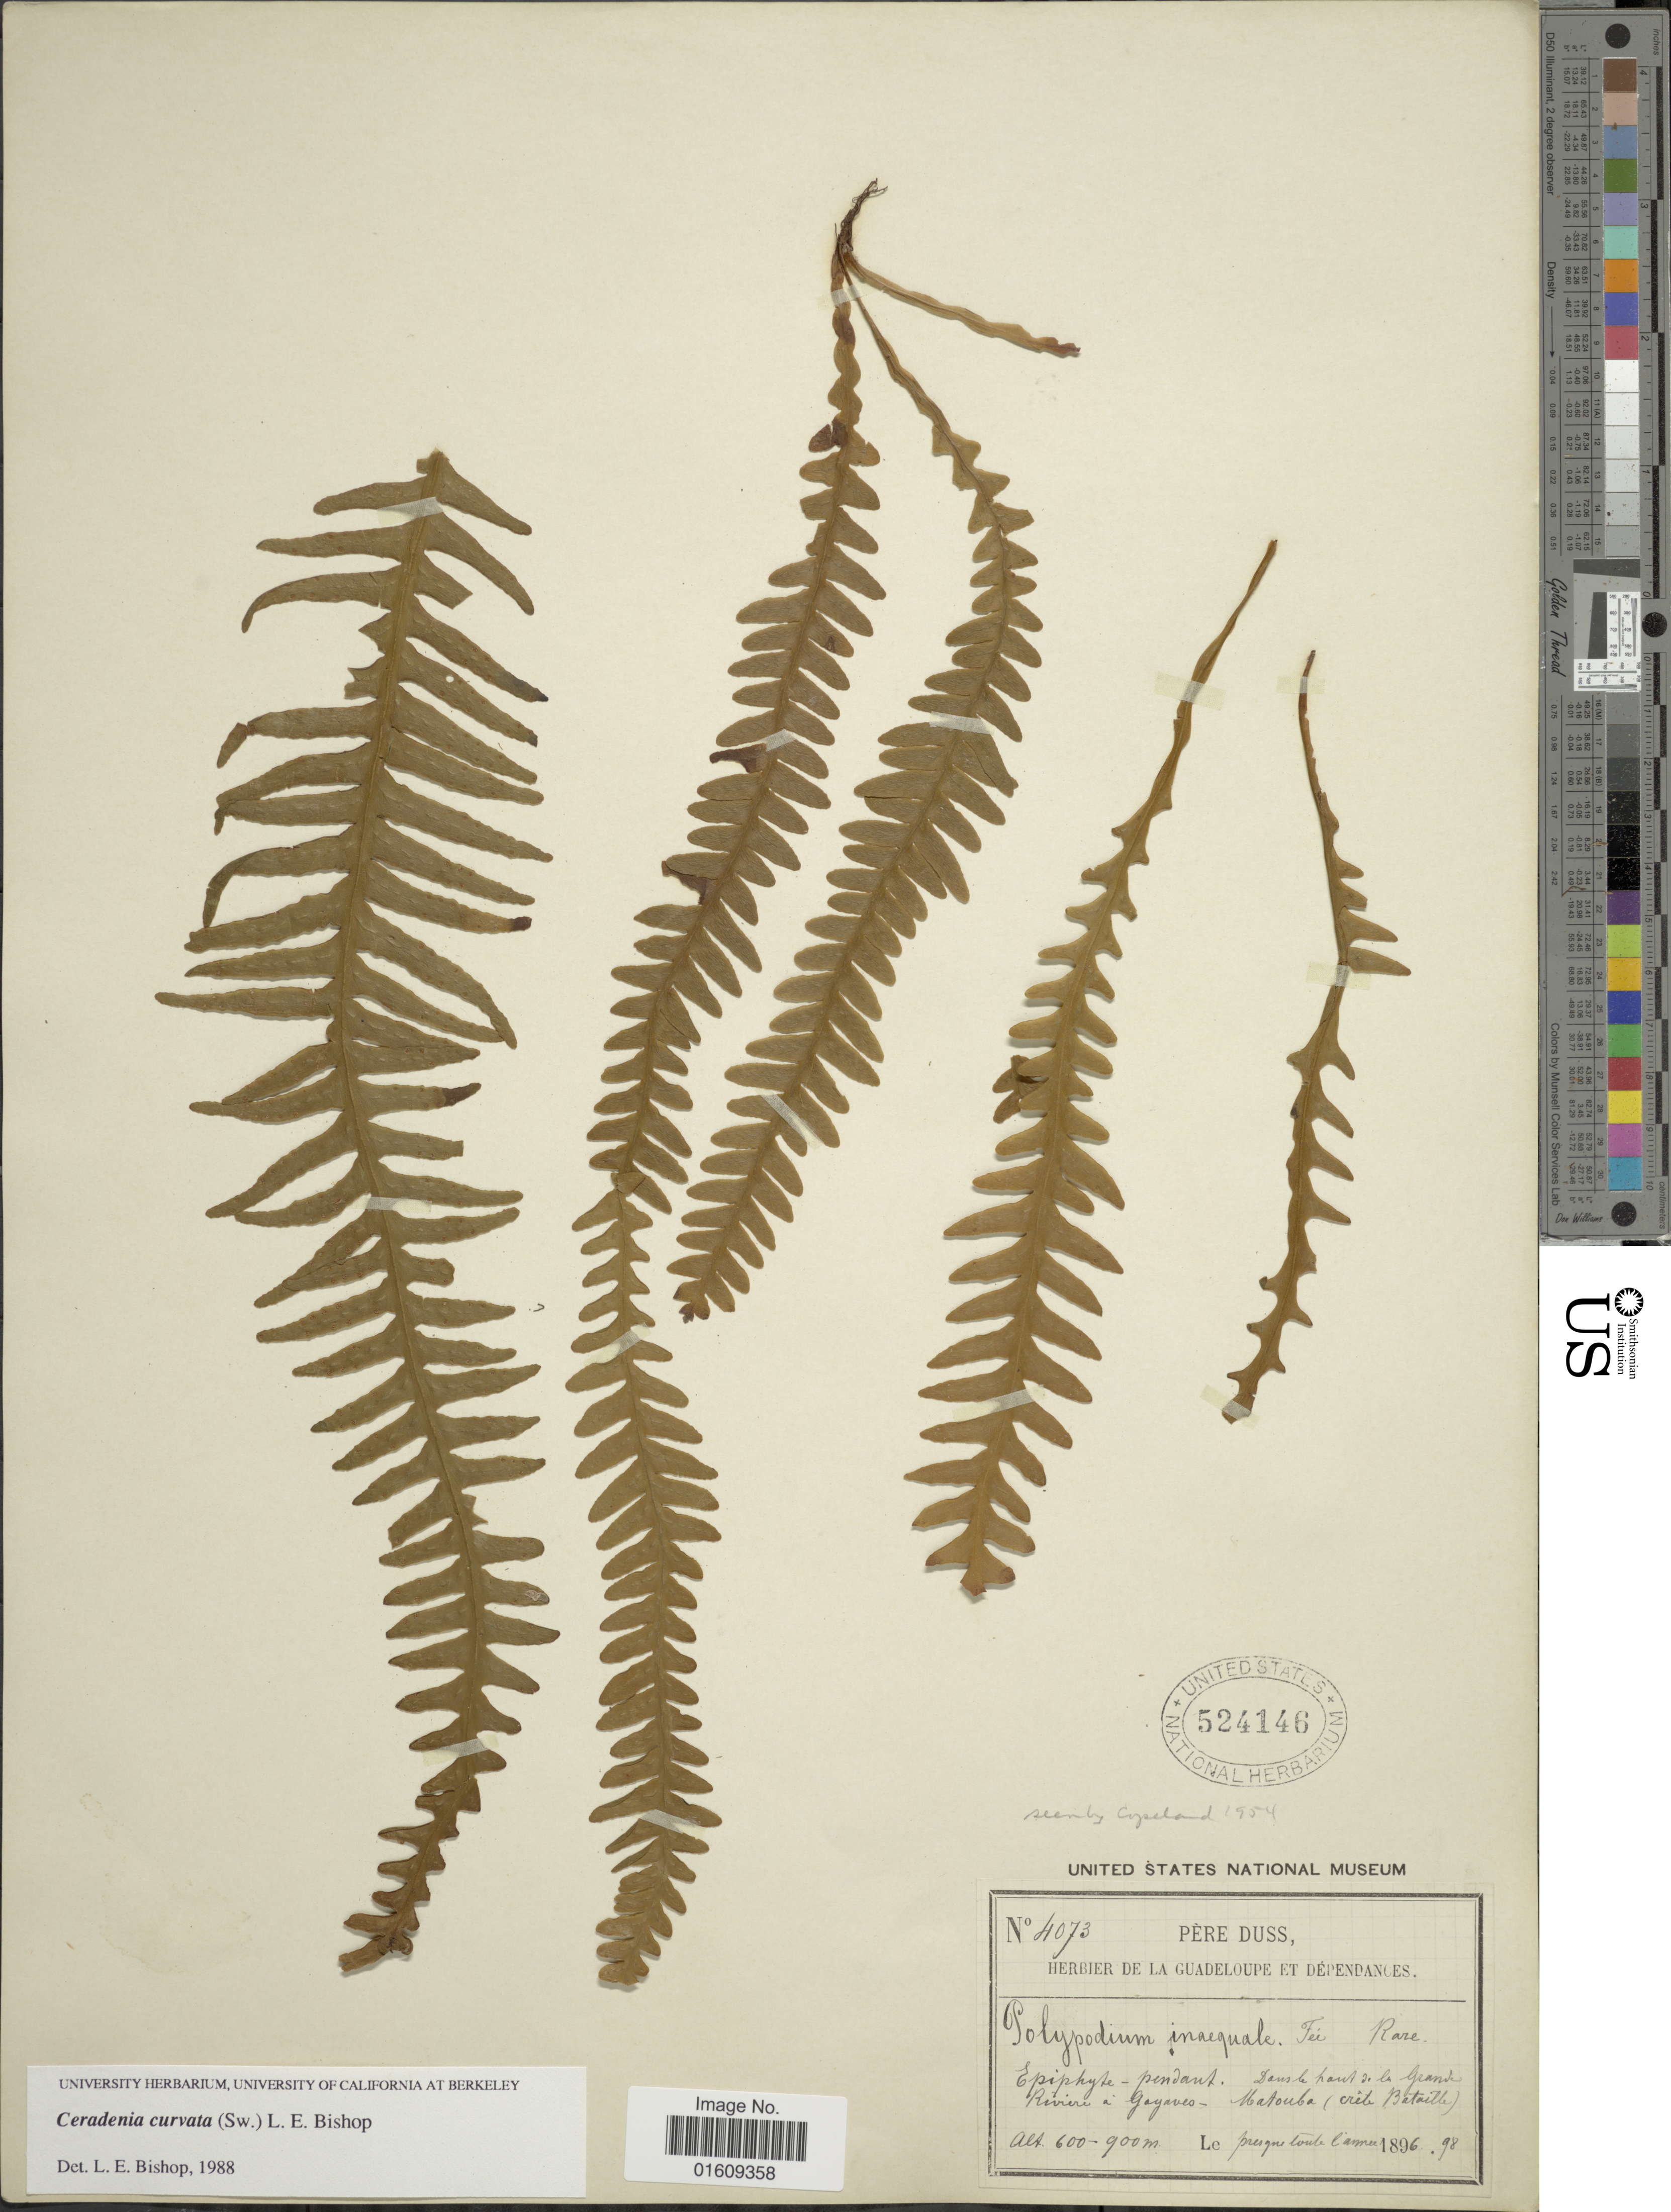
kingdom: Plantae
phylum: Tracheophyta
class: Polypodiopsida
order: Polypodiales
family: Polypodiaceae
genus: Ceradenia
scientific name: Ceradenia curvata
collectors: Père Duss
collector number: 4073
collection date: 1896/1898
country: Guadeloupe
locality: Dans le haut de la Grande Rivière à Goyaves - Matouba (crête Bataille).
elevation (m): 600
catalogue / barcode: US 524146